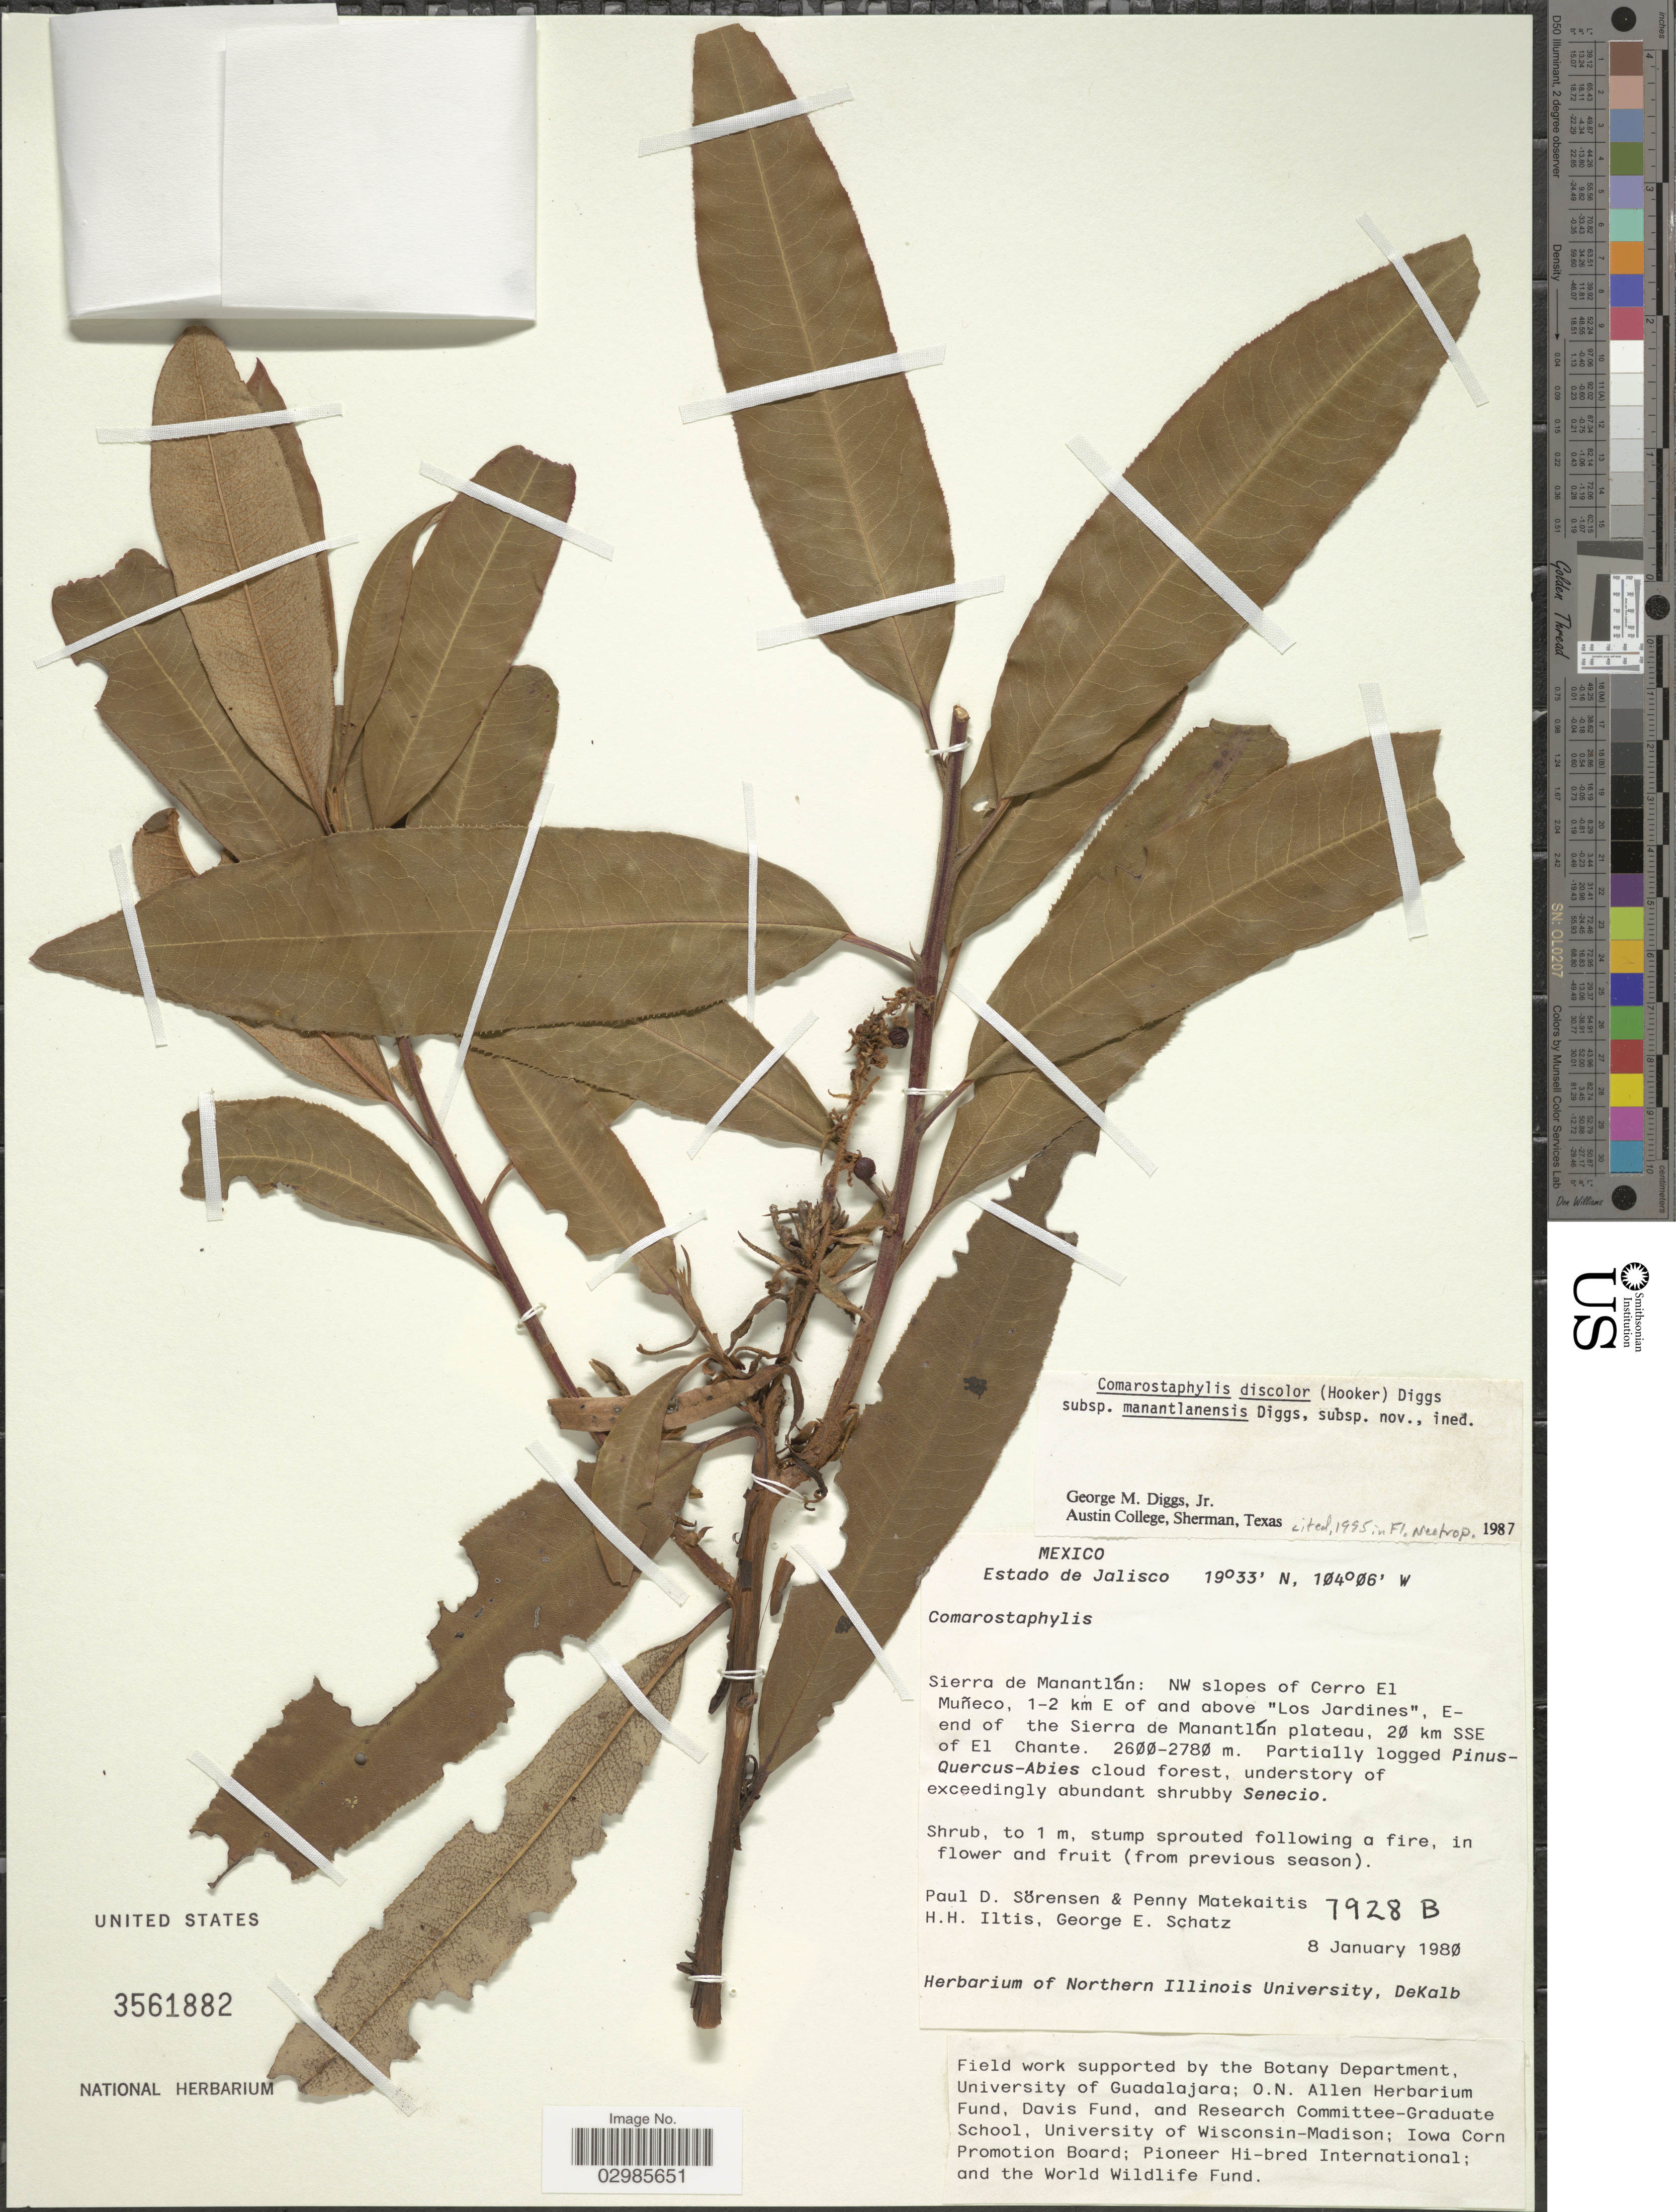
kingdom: Plantae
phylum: Tracheophyta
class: Magnoliopsida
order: Ericales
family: Ericaceae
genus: Comarostaphylis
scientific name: Comarostaphylis discolor subsp. manantlanensis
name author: Diggs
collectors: P. Sorensen, P. Matekaitis, H. H. Iltis & G. Schatz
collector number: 7928 B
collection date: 1980-01-08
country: Mexico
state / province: Jalisco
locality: Sierra de Manantlán: NW slopes of Cerro El Muñeco, 1-2 km E of and above "Los Jardines", E-end of the Sierra de Manantlán plateau, 20 km SSE of El Chante.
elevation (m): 2600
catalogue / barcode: US 3561882